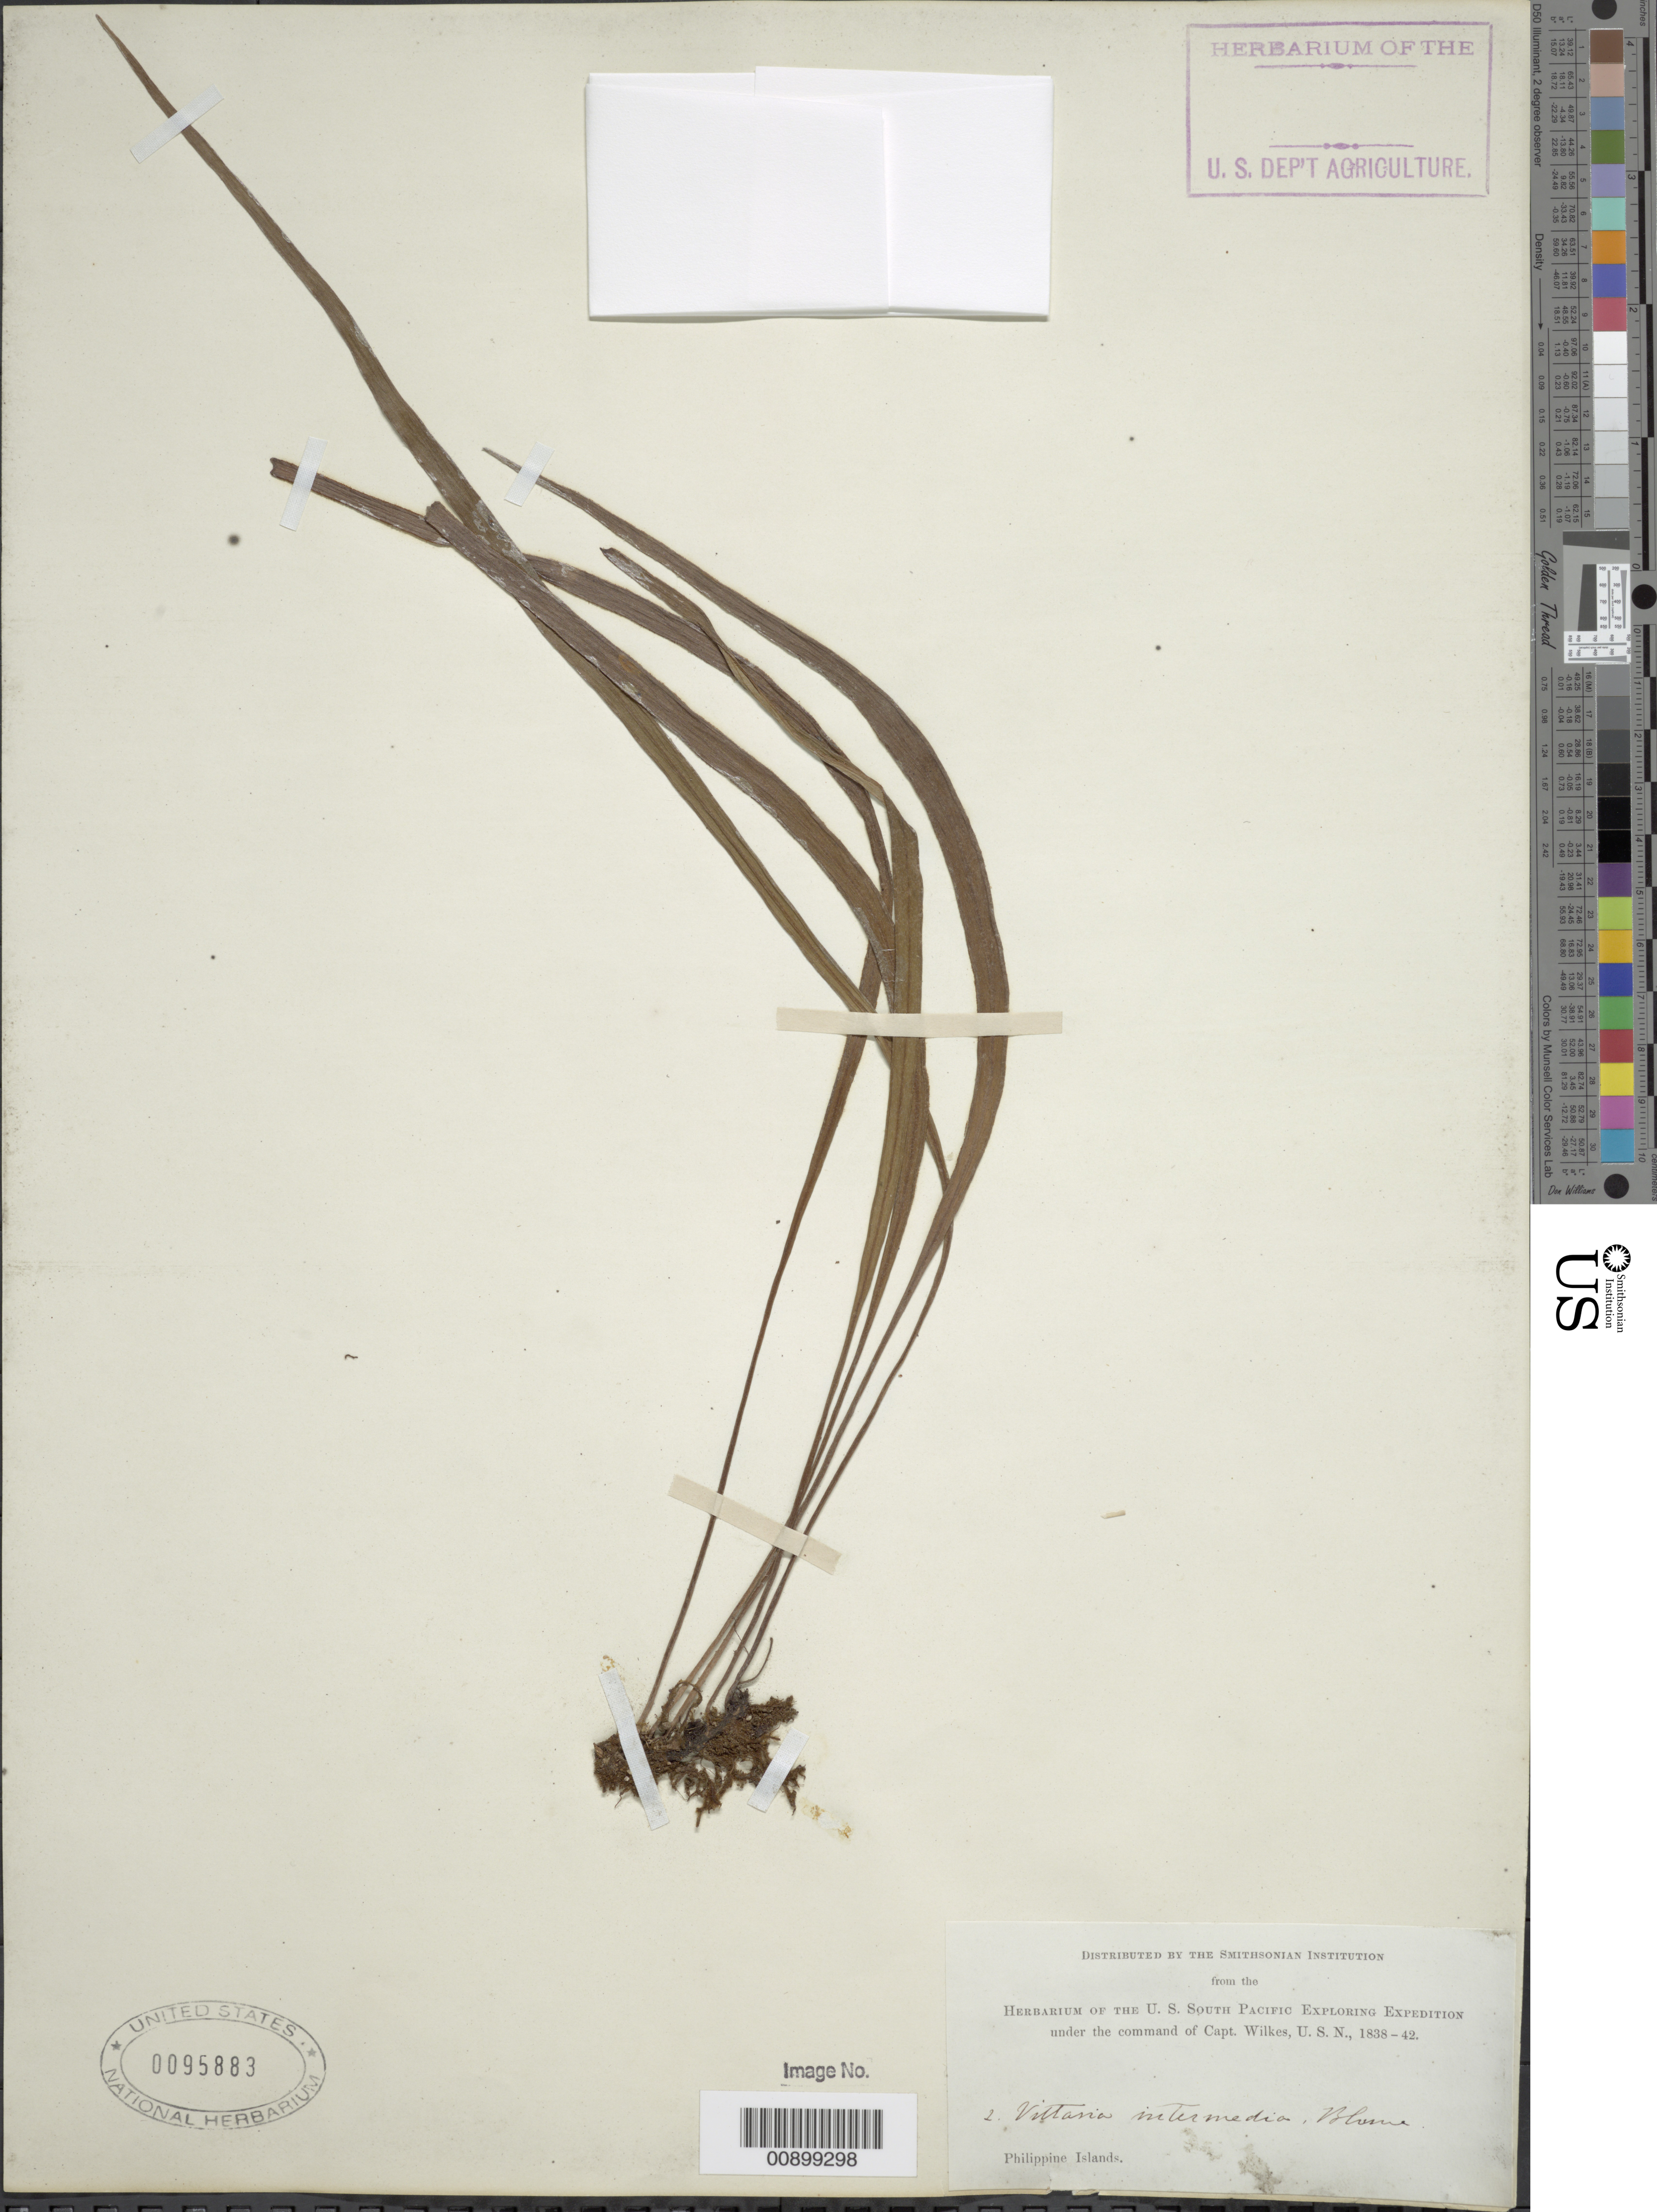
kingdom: Plantae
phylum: Tracheophyta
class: Polypodiopsida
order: Polypodiales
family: Pteridaceae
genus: Vittaria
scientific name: Vittaria ledermannii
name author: Hieron.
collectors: Wilkes Explor. Exped.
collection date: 1838/1842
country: Philippines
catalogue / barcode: US 95883